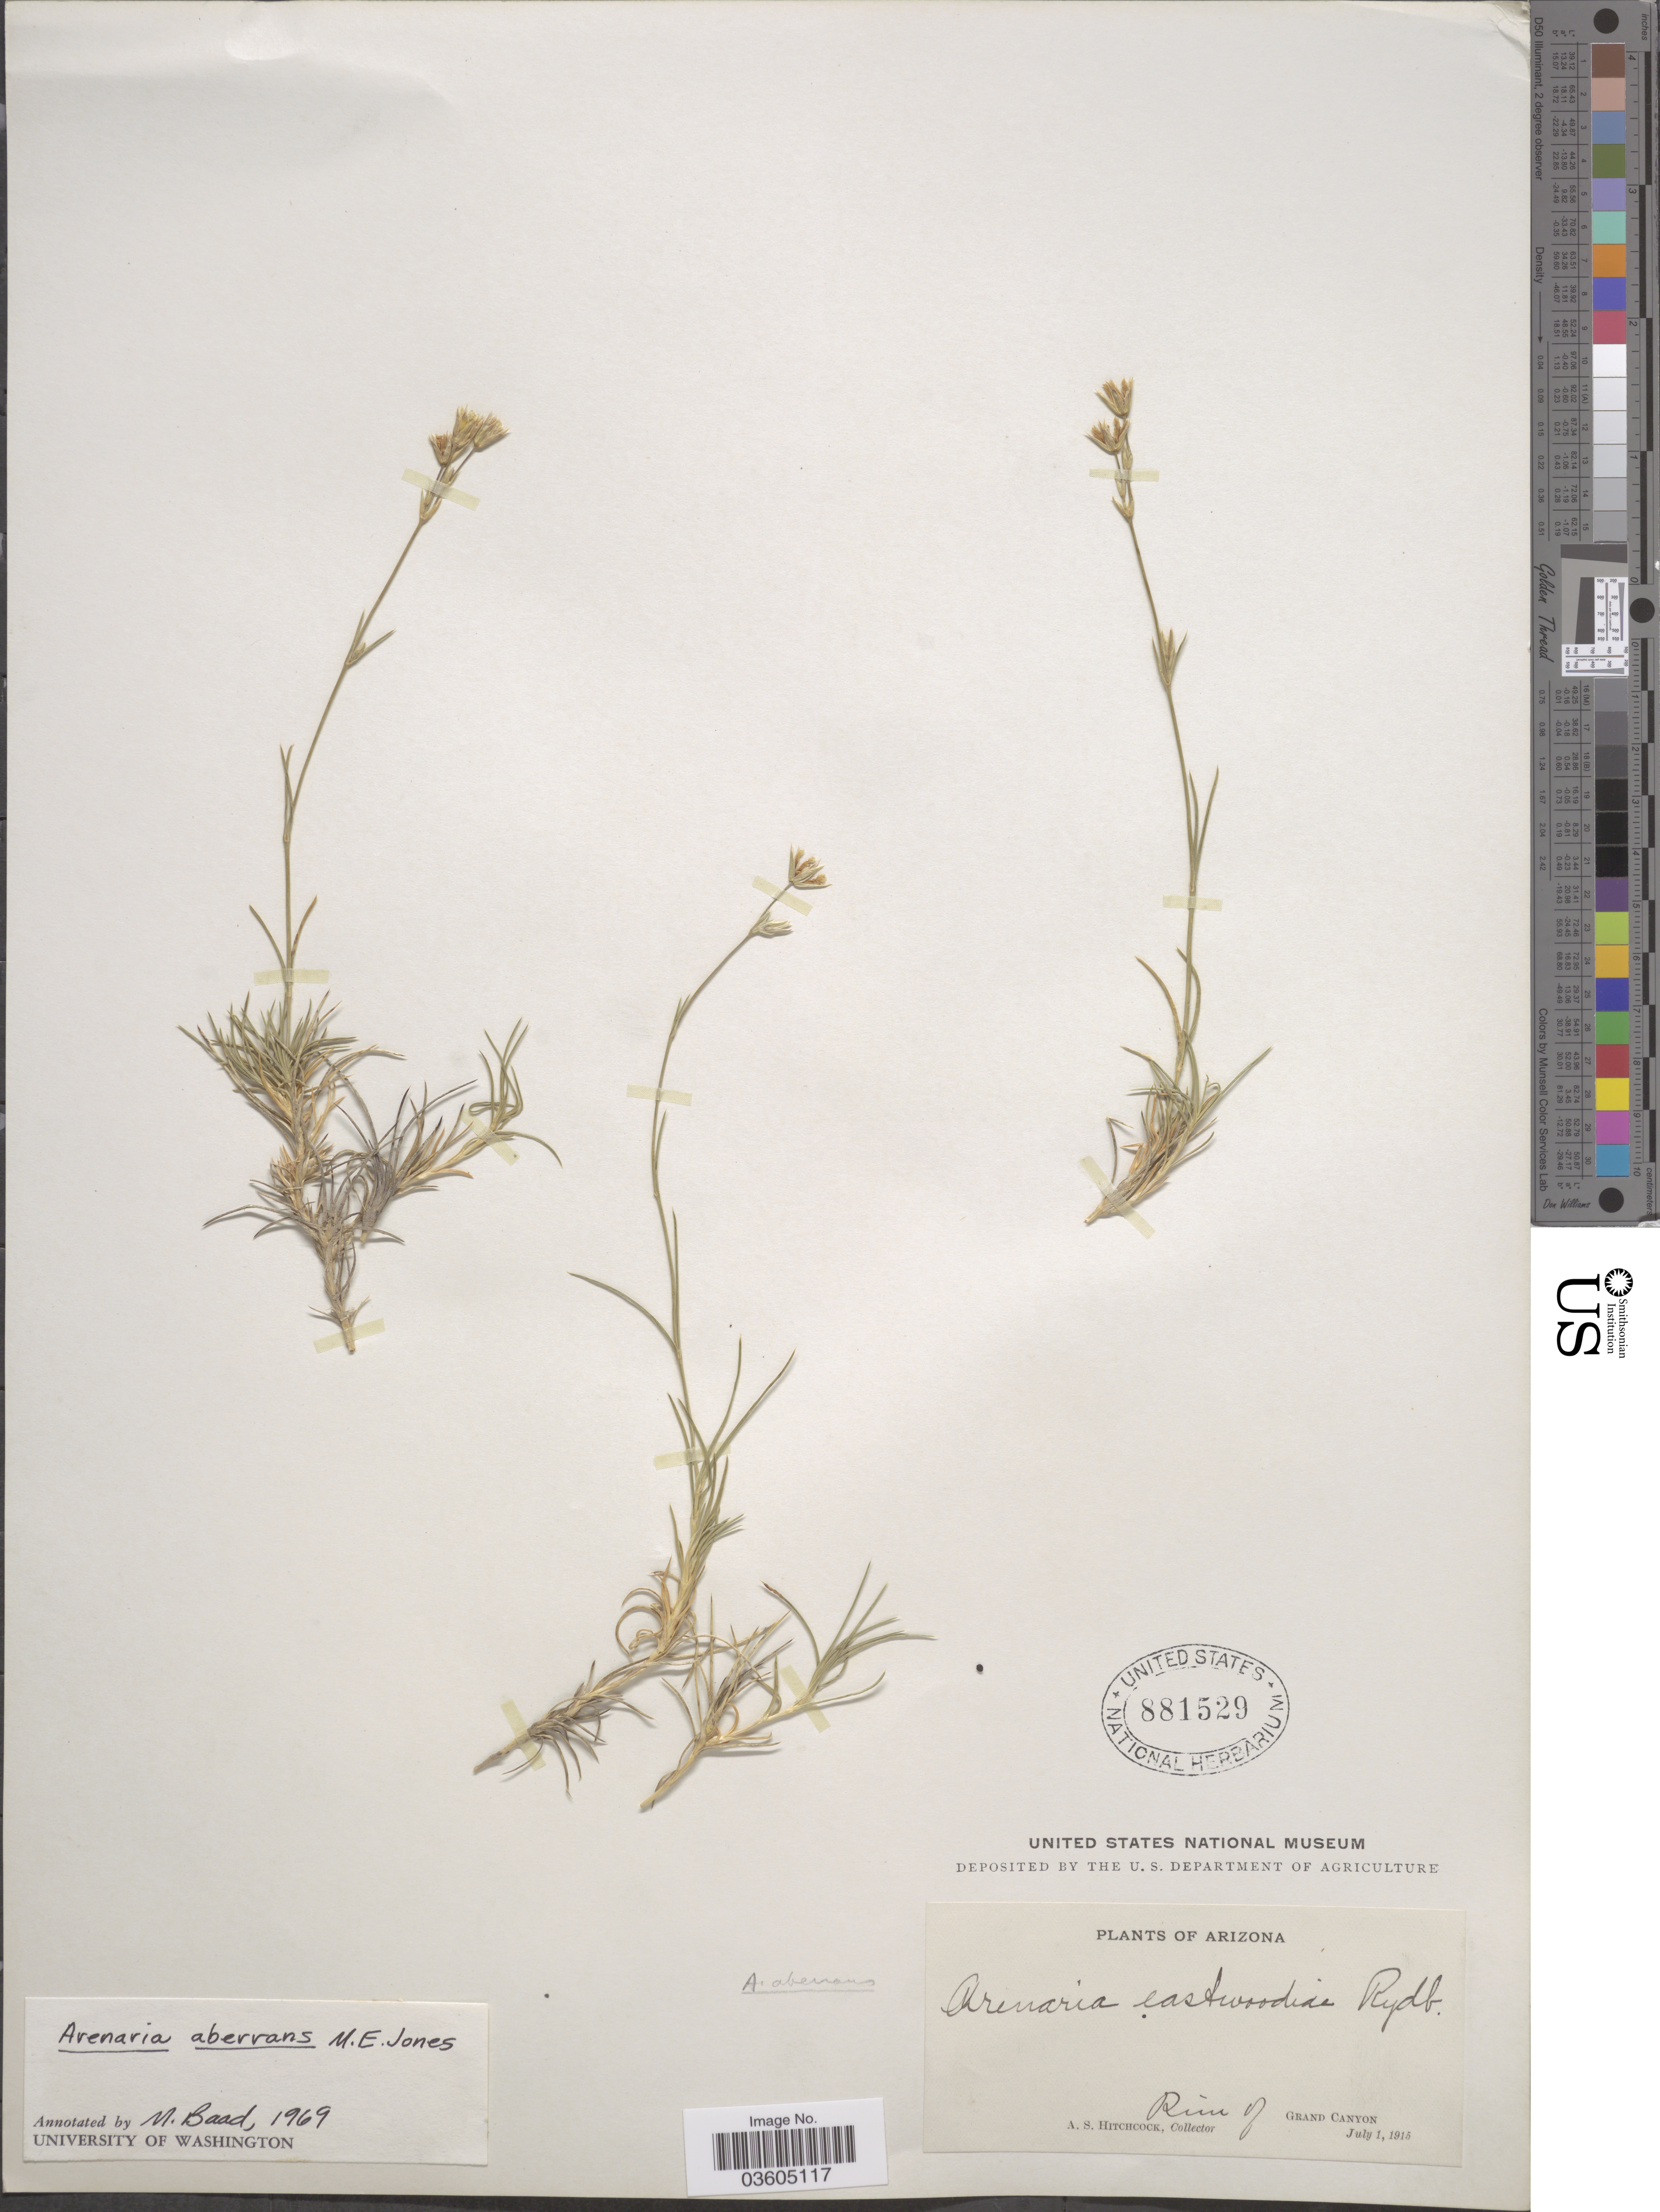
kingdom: Plantae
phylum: Tracheophyta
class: Magnoliopsida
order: Caryophyllales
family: Caryophyllaceae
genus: Eremogone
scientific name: Eremogone aberrans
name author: (M.E. Jones) Ikonn.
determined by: U.S. National Herbarium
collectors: A. S. Hitchcock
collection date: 1915-07-01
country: United States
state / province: Arizona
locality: Rim of Grand Canyon.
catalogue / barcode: US 881529